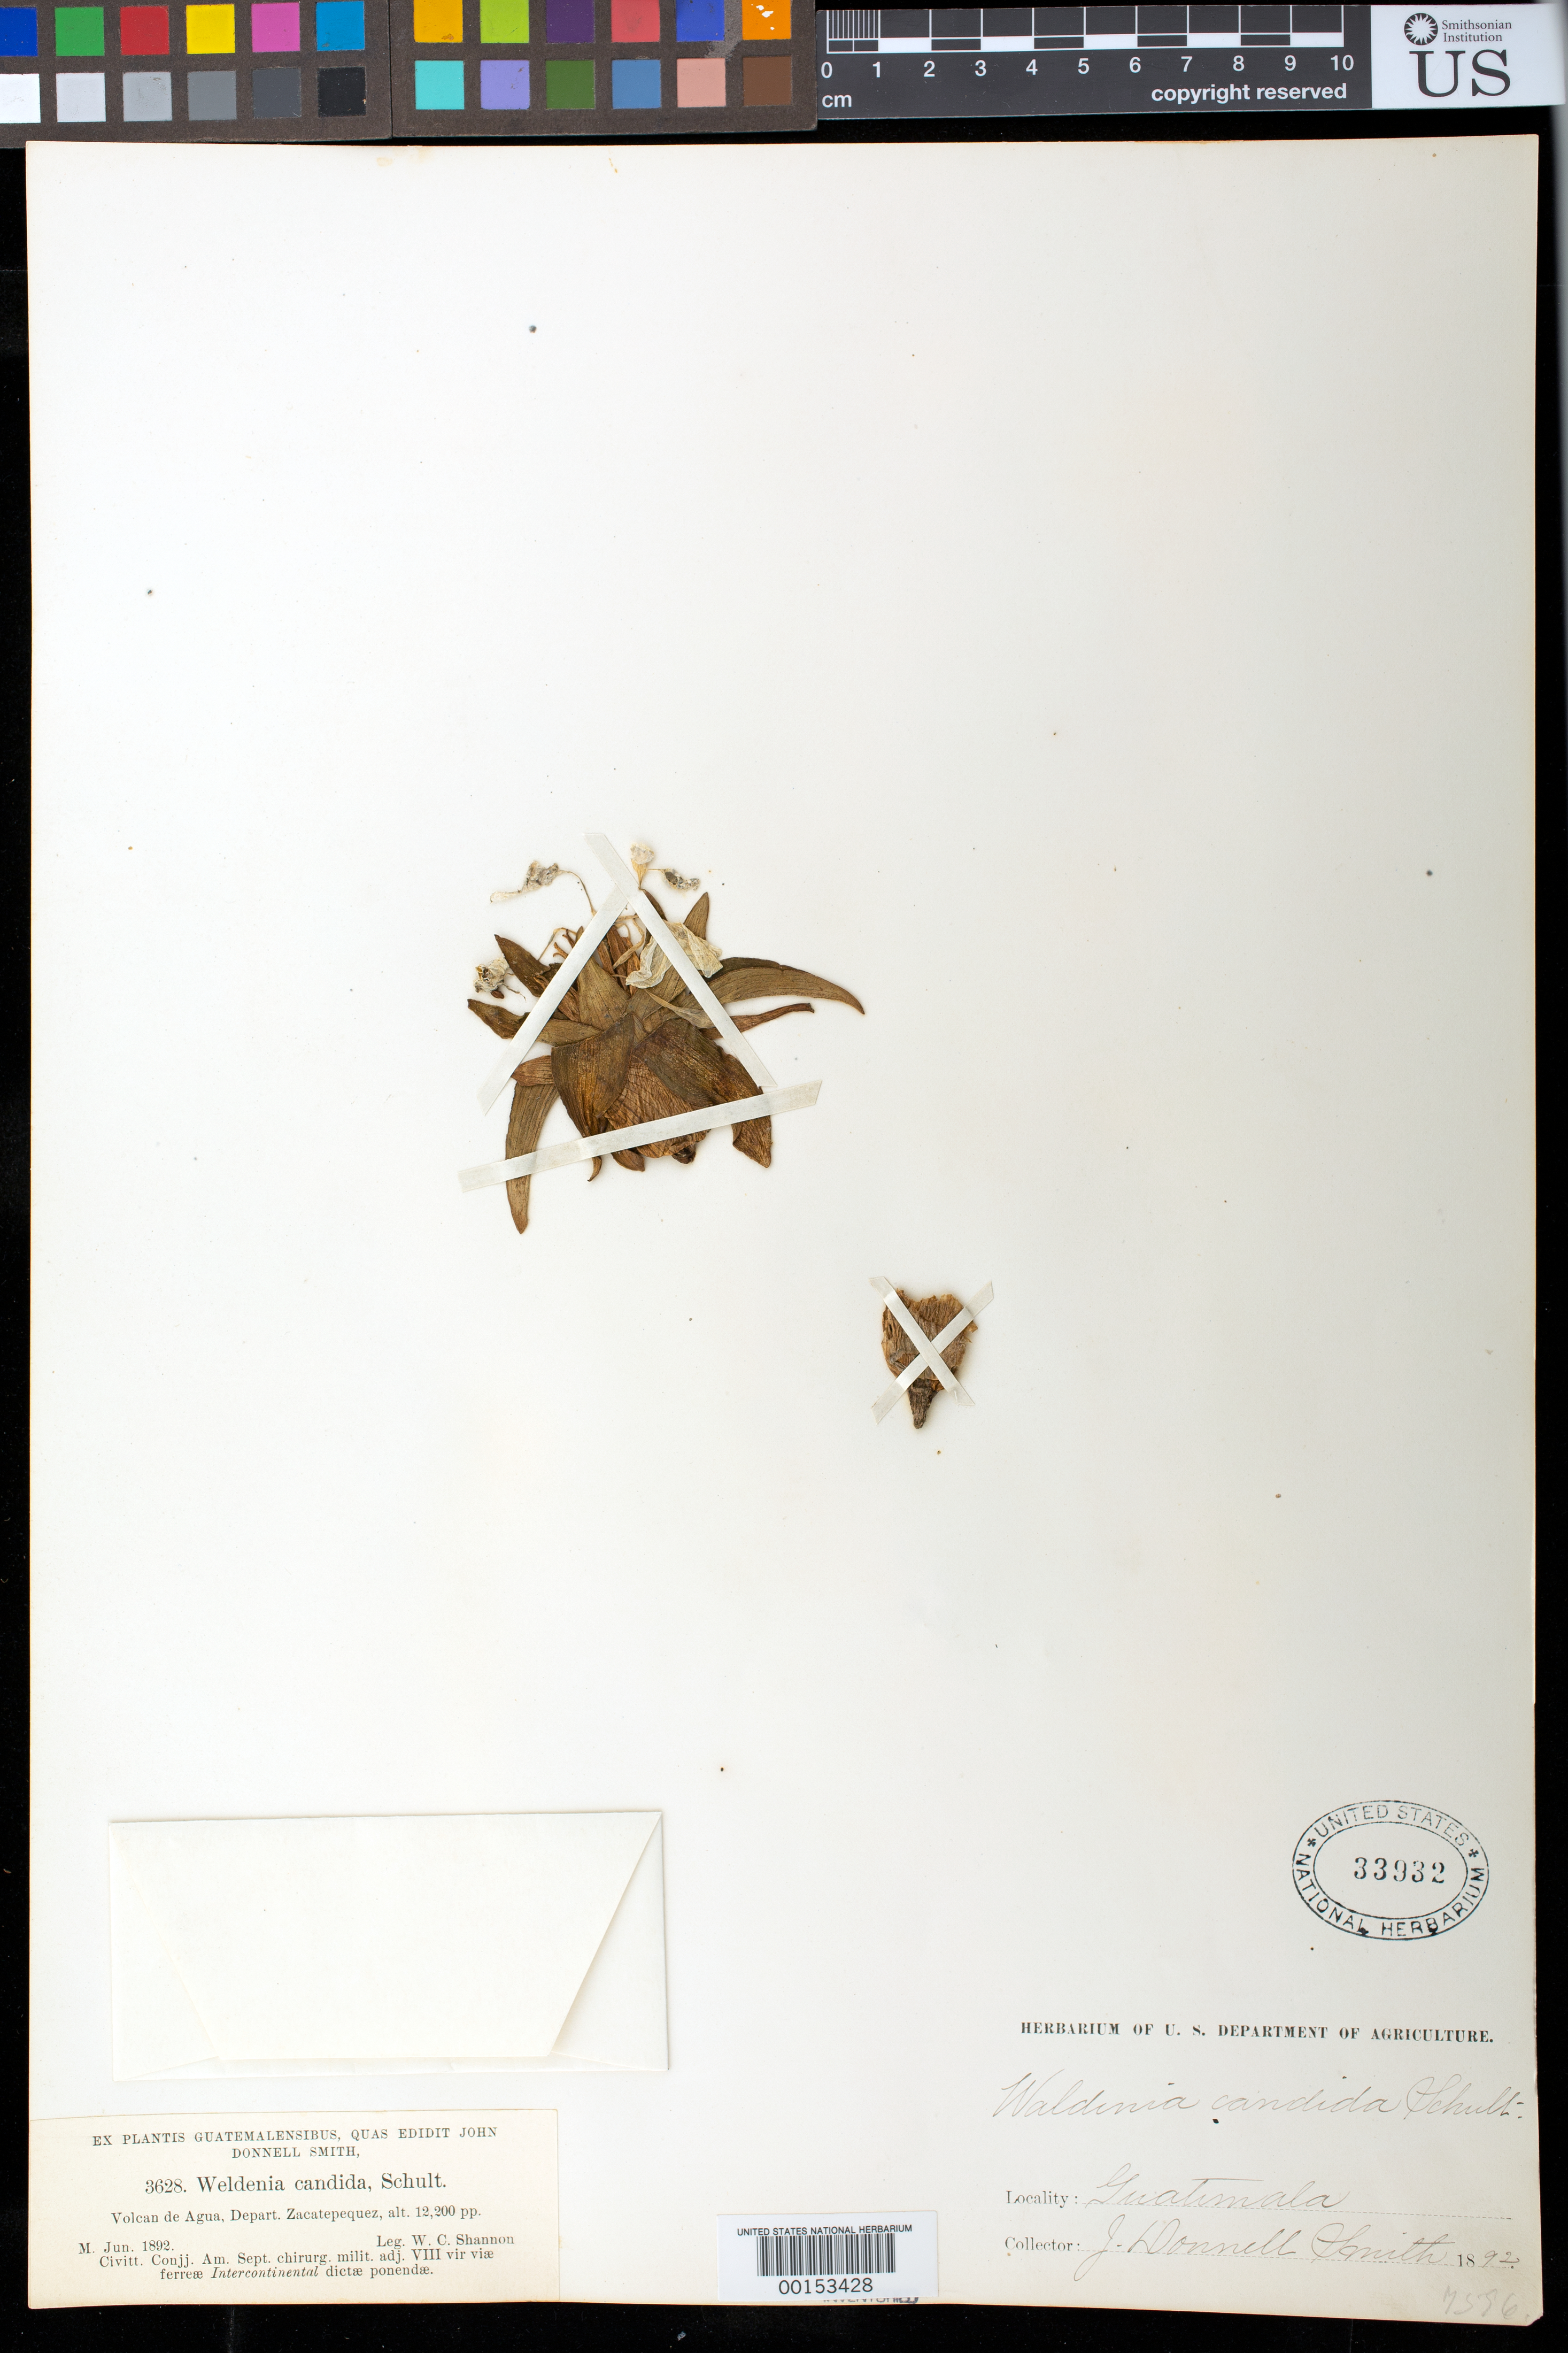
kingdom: Plantae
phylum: Tracheophyta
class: Liliopsida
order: Commelinales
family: Commelinaceae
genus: Weldenia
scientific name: Weldenia candida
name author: Schult. f.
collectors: J. Donnell Smith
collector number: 3628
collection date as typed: Jun 1892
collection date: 1892-06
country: Guatemala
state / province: Sacatepéquez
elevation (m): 1220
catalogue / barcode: US 33932